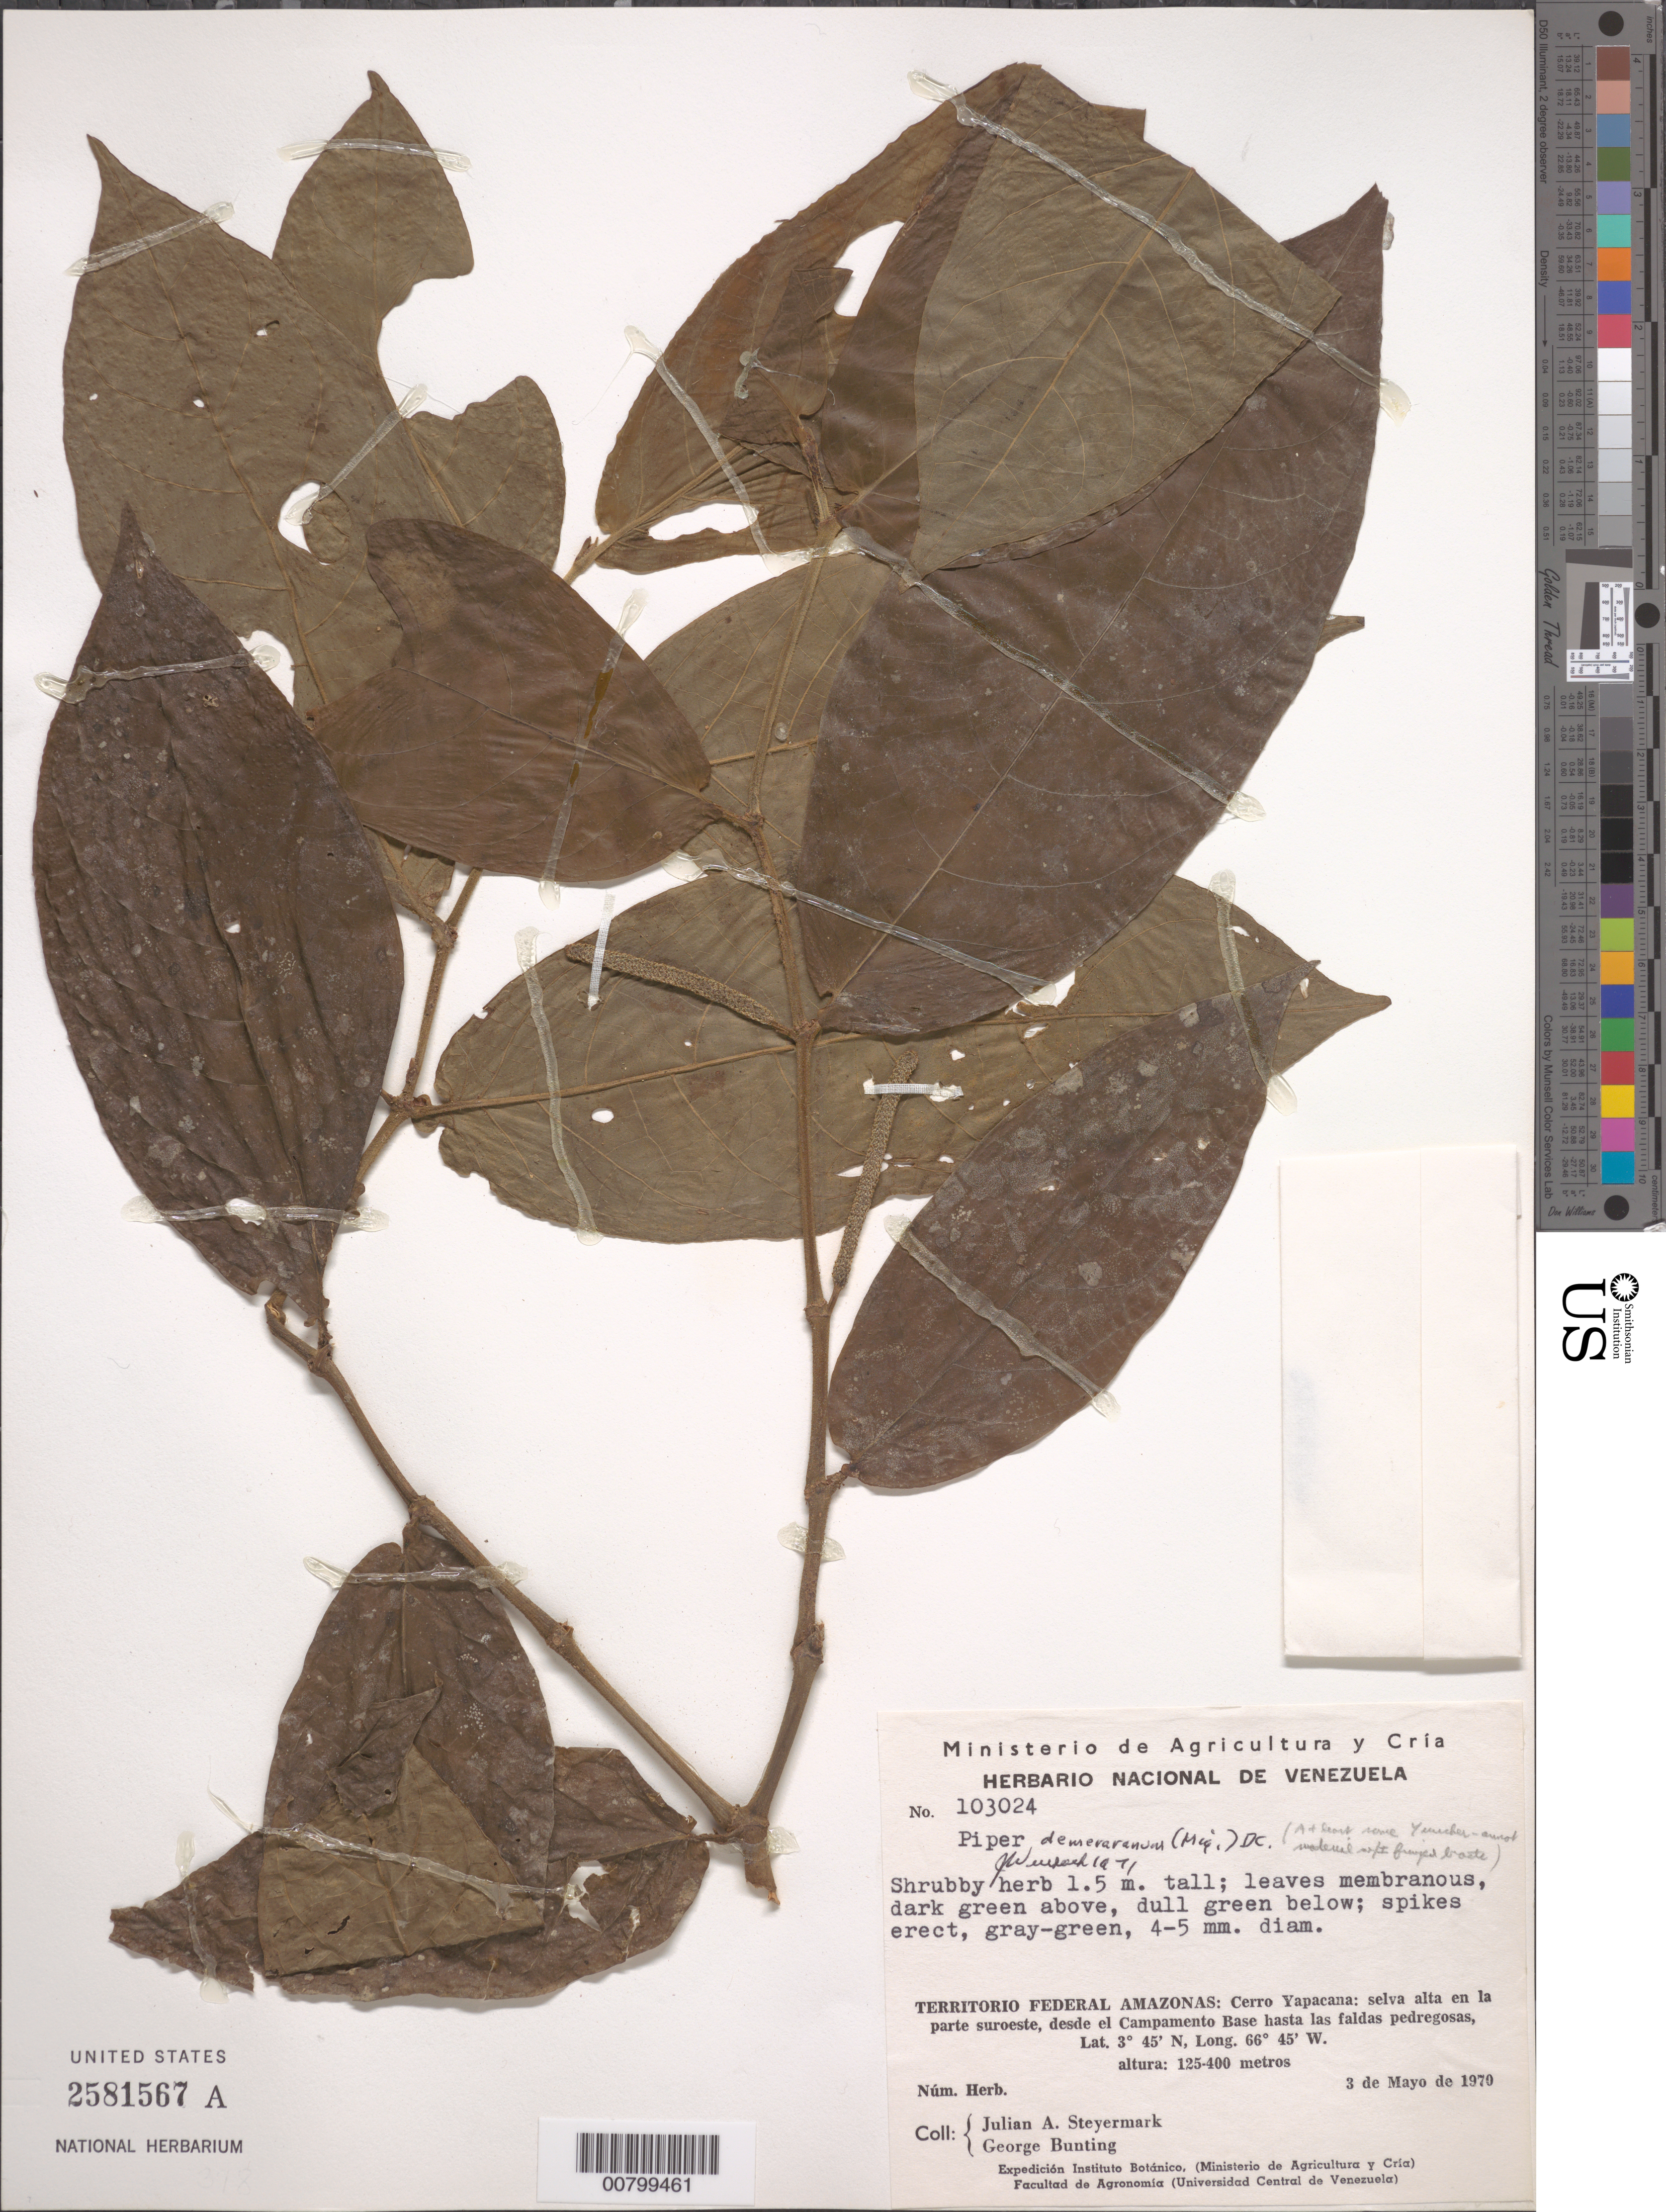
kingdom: Plantae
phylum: Tracheophyta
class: Magnoliopsida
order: Piperales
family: Piperaceae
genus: Piper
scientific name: Piper demeraranum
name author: (Miq.) C. DC.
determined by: Wurdack, John J., (US), US (UNITED STATES)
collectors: J. Steyermark & G. S. Bunting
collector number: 103024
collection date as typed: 3-May-70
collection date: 1970-05-03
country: Venezuela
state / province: Amazonas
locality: Cerro Yapacána, parte suroeste, desde el Campamento Base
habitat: Selva alta, hasta las faldas pedregosas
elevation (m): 125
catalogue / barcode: US 2581567A